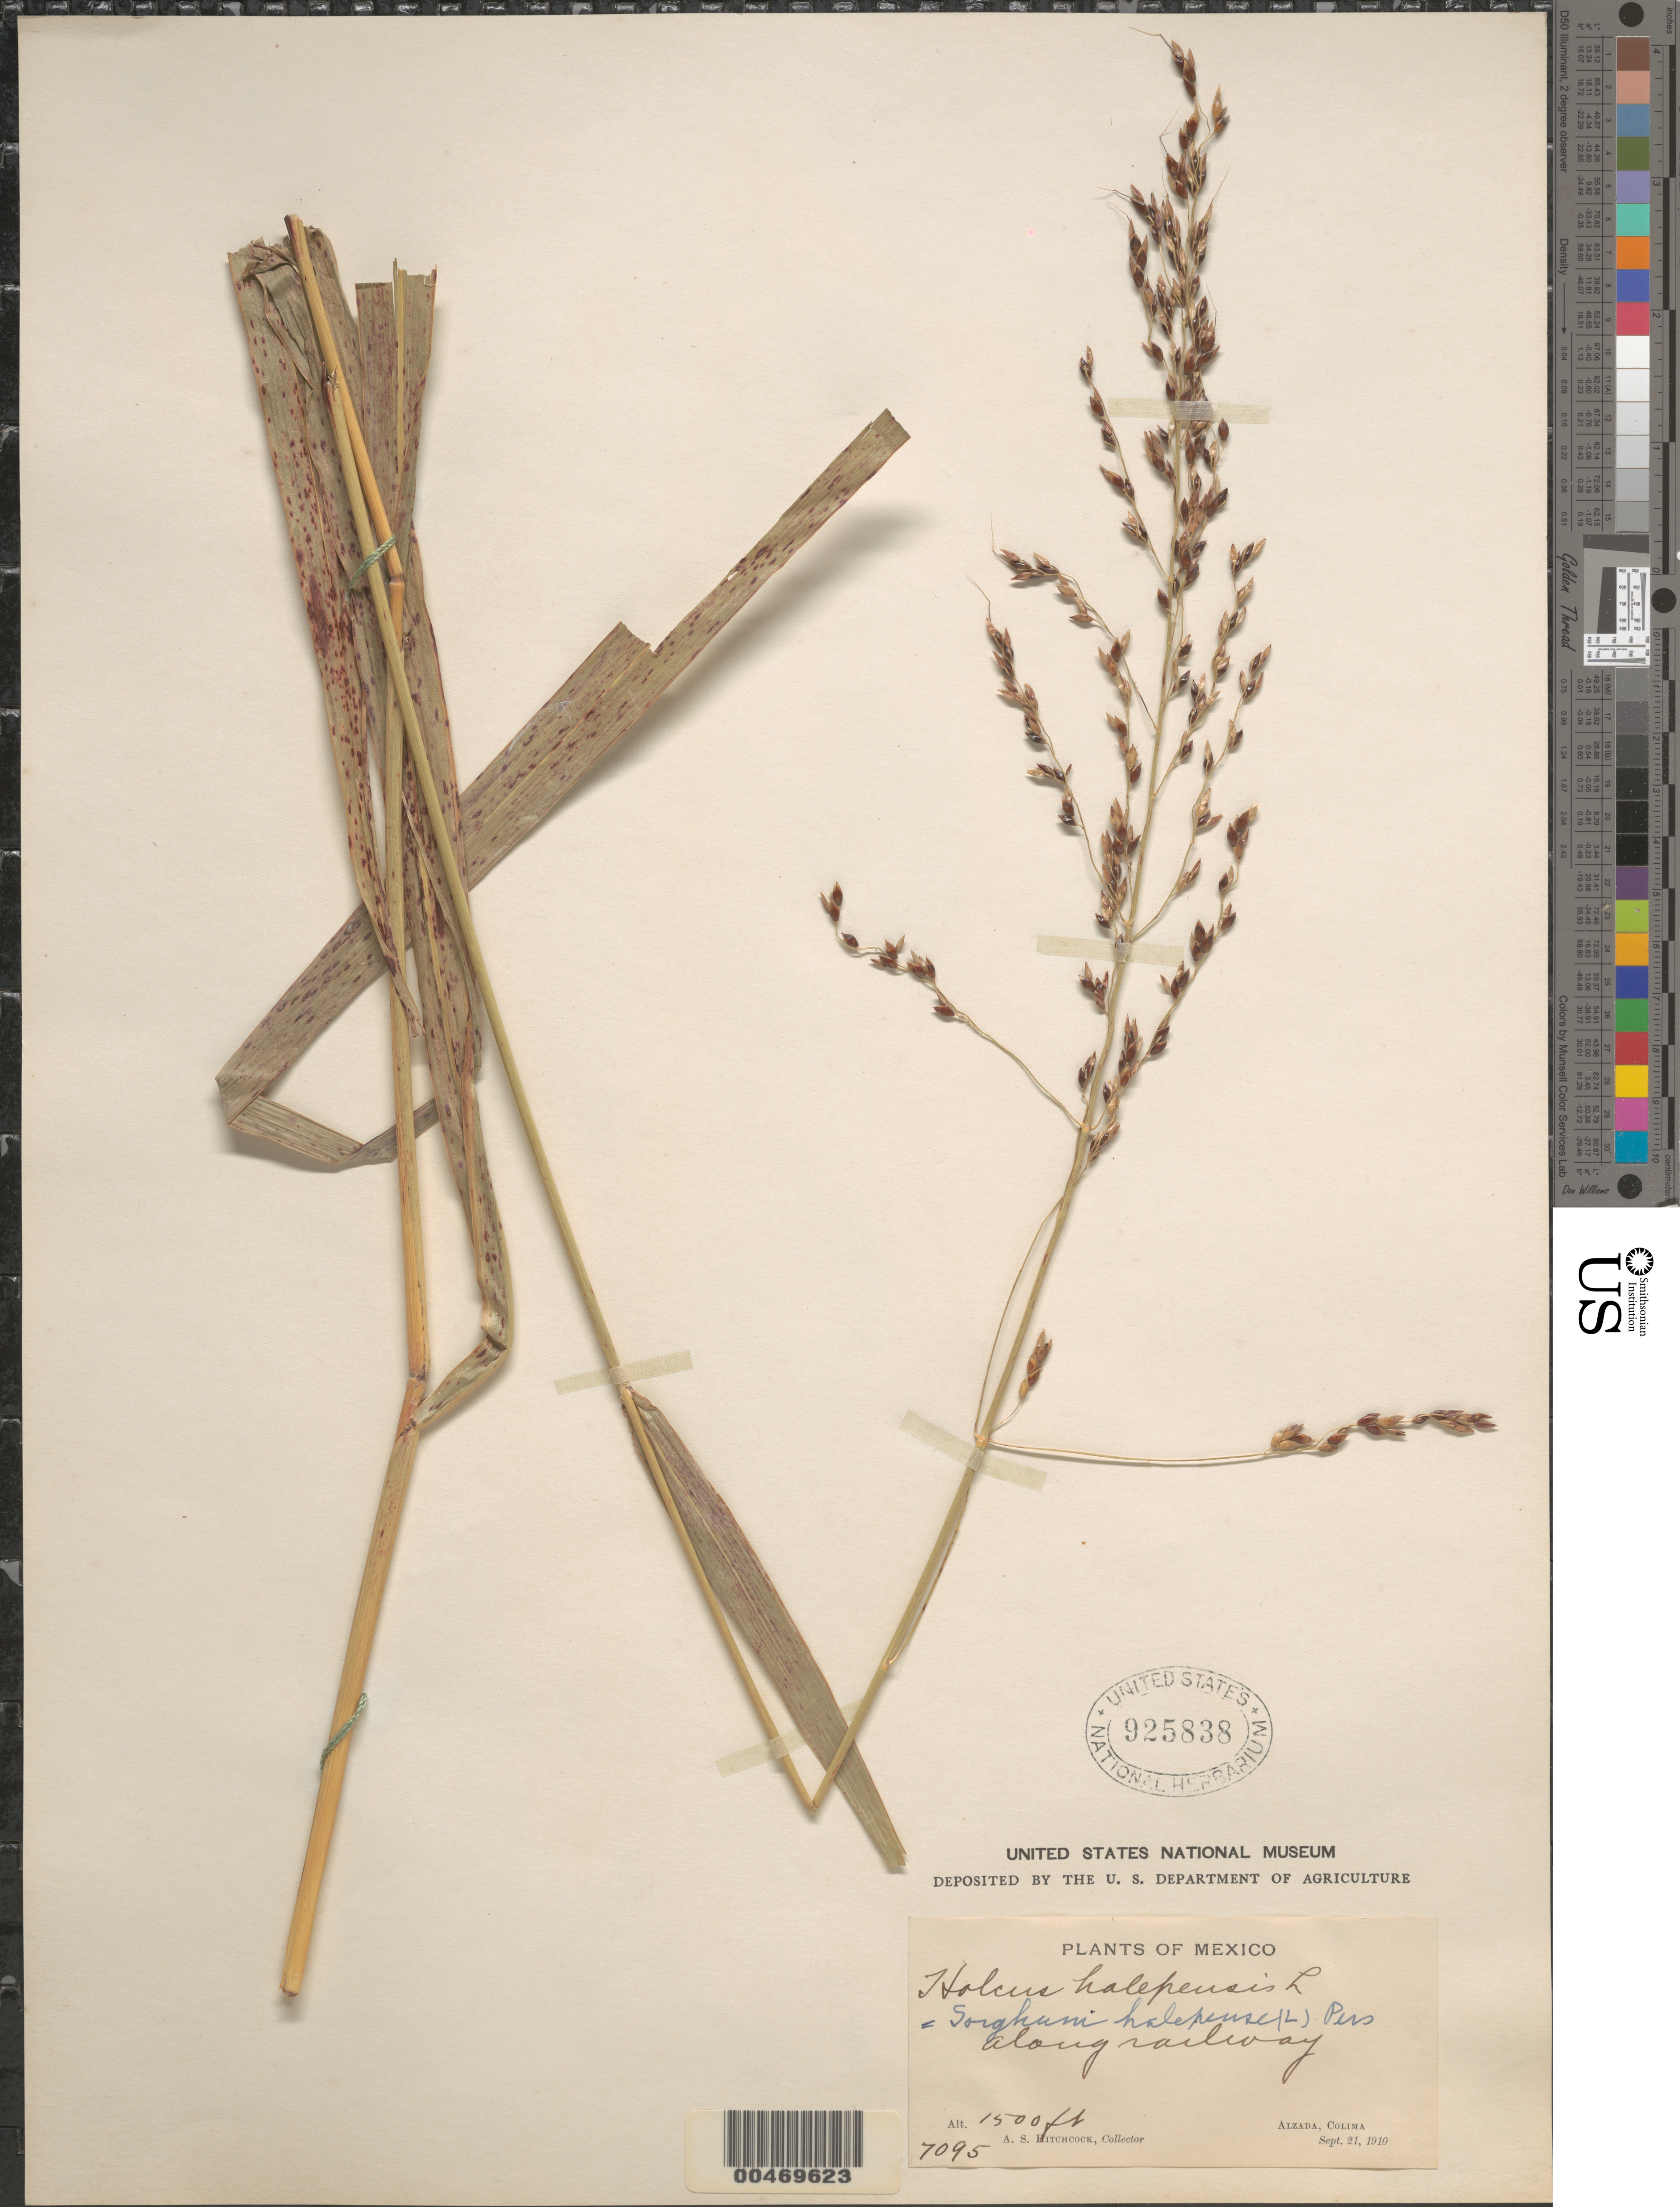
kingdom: Plantae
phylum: Tracheophyta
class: Liliopsida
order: Poales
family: Poaceae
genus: Sorghum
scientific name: Sorghum halepense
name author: (L.) Pers.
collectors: A. S. Hitchcock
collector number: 7095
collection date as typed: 21 Sep 1910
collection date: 1910-09-21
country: Mexico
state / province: Colima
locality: Alzada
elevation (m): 457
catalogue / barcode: US 925838